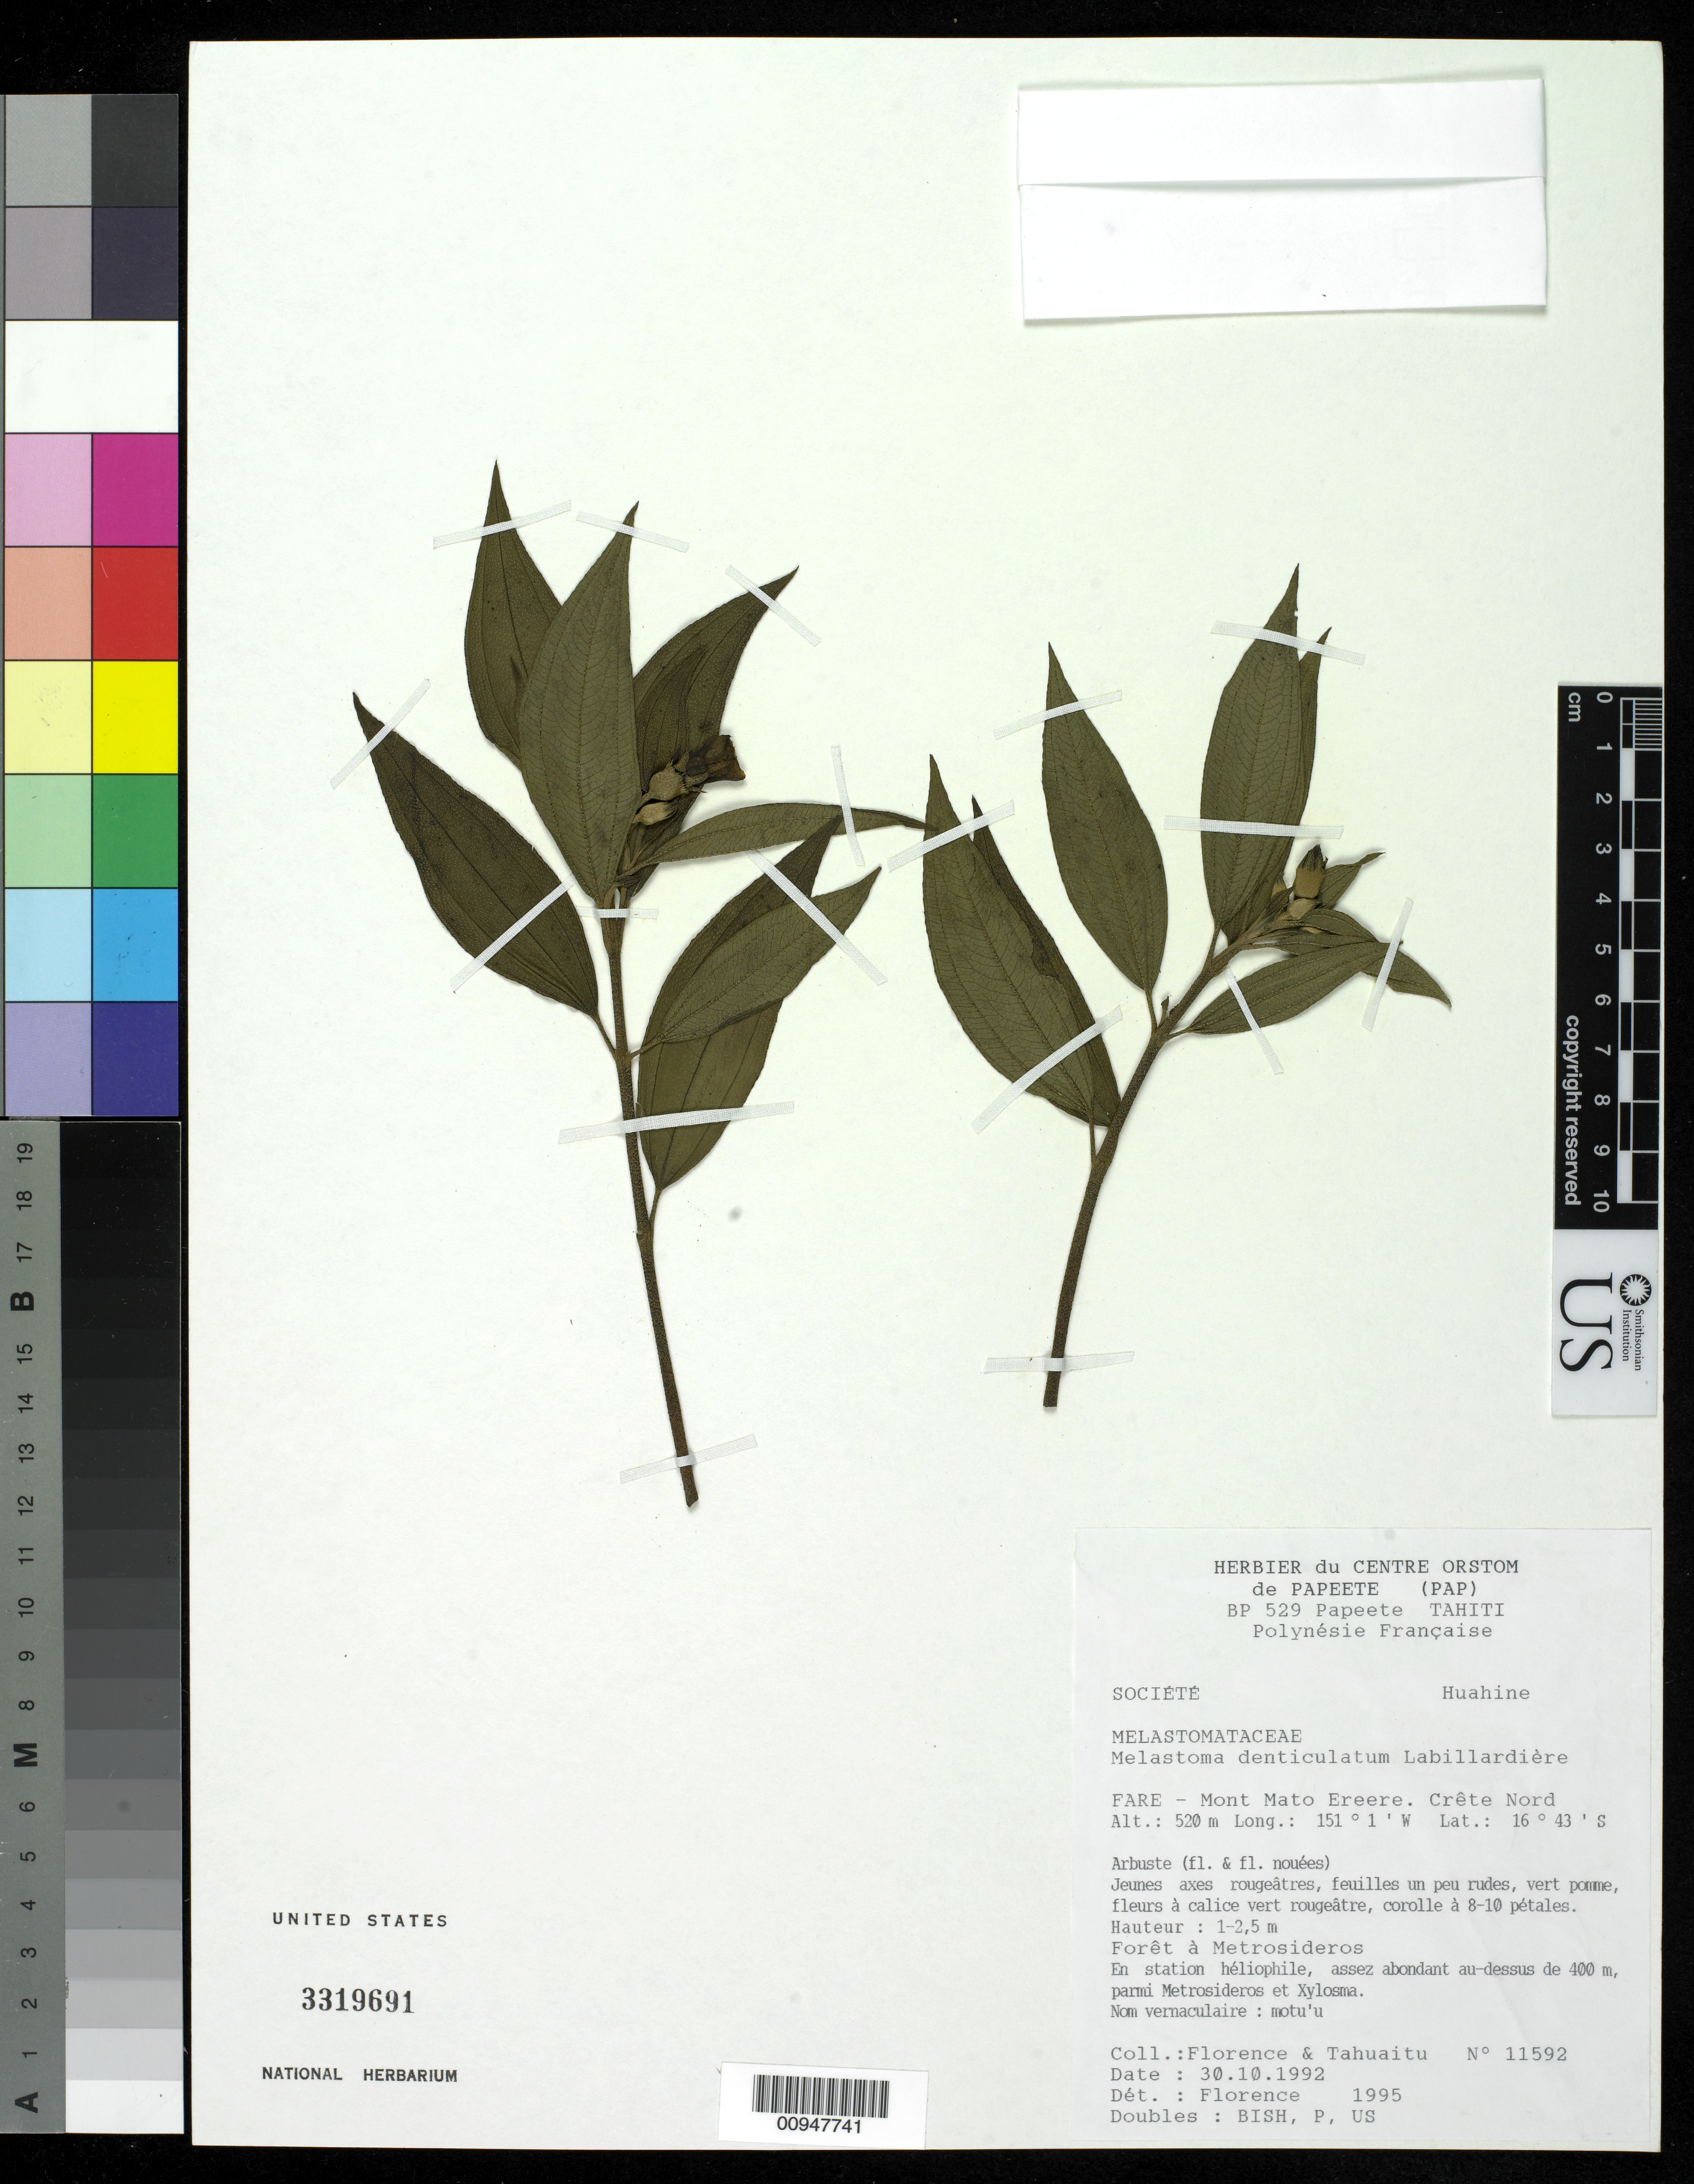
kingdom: Plantae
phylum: Tracheophyta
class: Magnoliopsida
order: Myrtales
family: Melastomataceae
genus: Melastoma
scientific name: Melastoma malabathricum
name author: L.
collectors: J. Florence & -. Tahuaitu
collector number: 11592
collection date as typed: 30 Oct 1995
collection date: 1995-10-30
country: French Polynesia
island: Tahiti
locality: Forest at Metrosideros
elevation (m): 1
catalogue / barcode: US 3319691